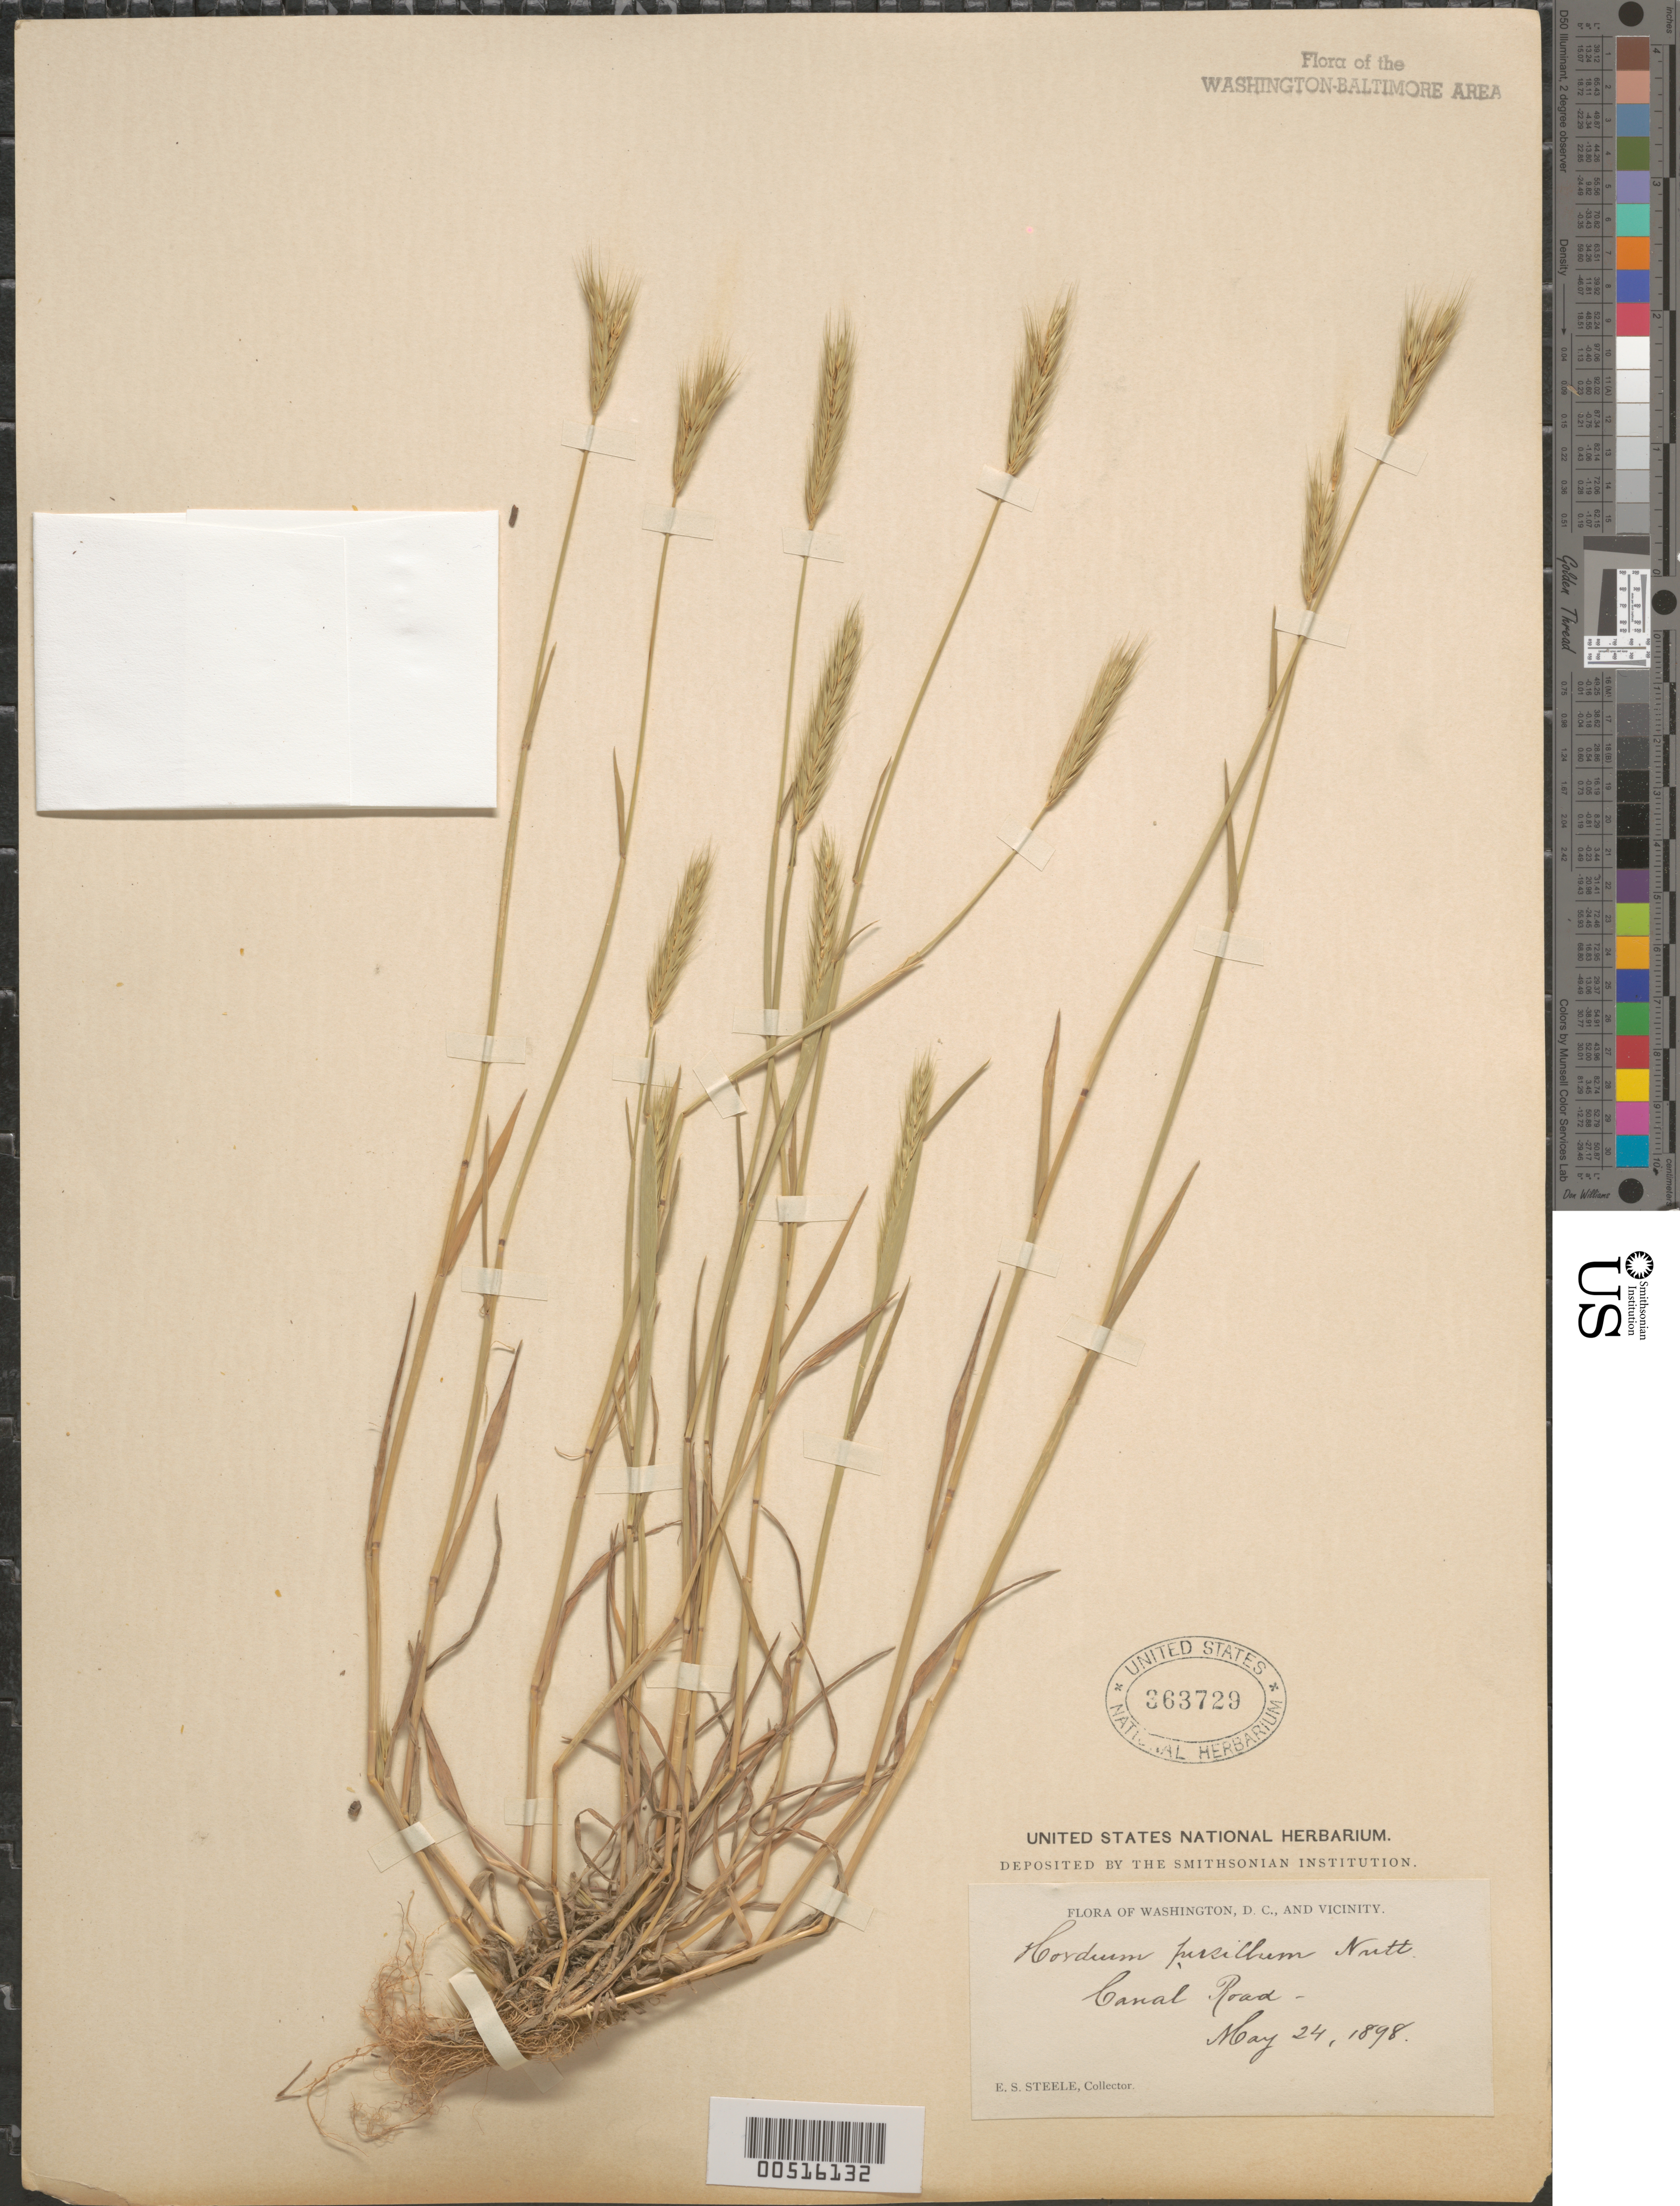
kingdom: Plantae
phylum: Tracheophyta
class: Liliopsida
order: Poales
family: Poaceae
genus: Hordeum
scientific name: Hordeum pusillum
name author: Nutt.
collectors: E. Steele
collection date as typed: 24 May 1898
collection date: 1898-05-24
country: United States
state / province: District of Columbia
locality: Canal Road C. and O. Canal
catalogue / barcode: US 363729